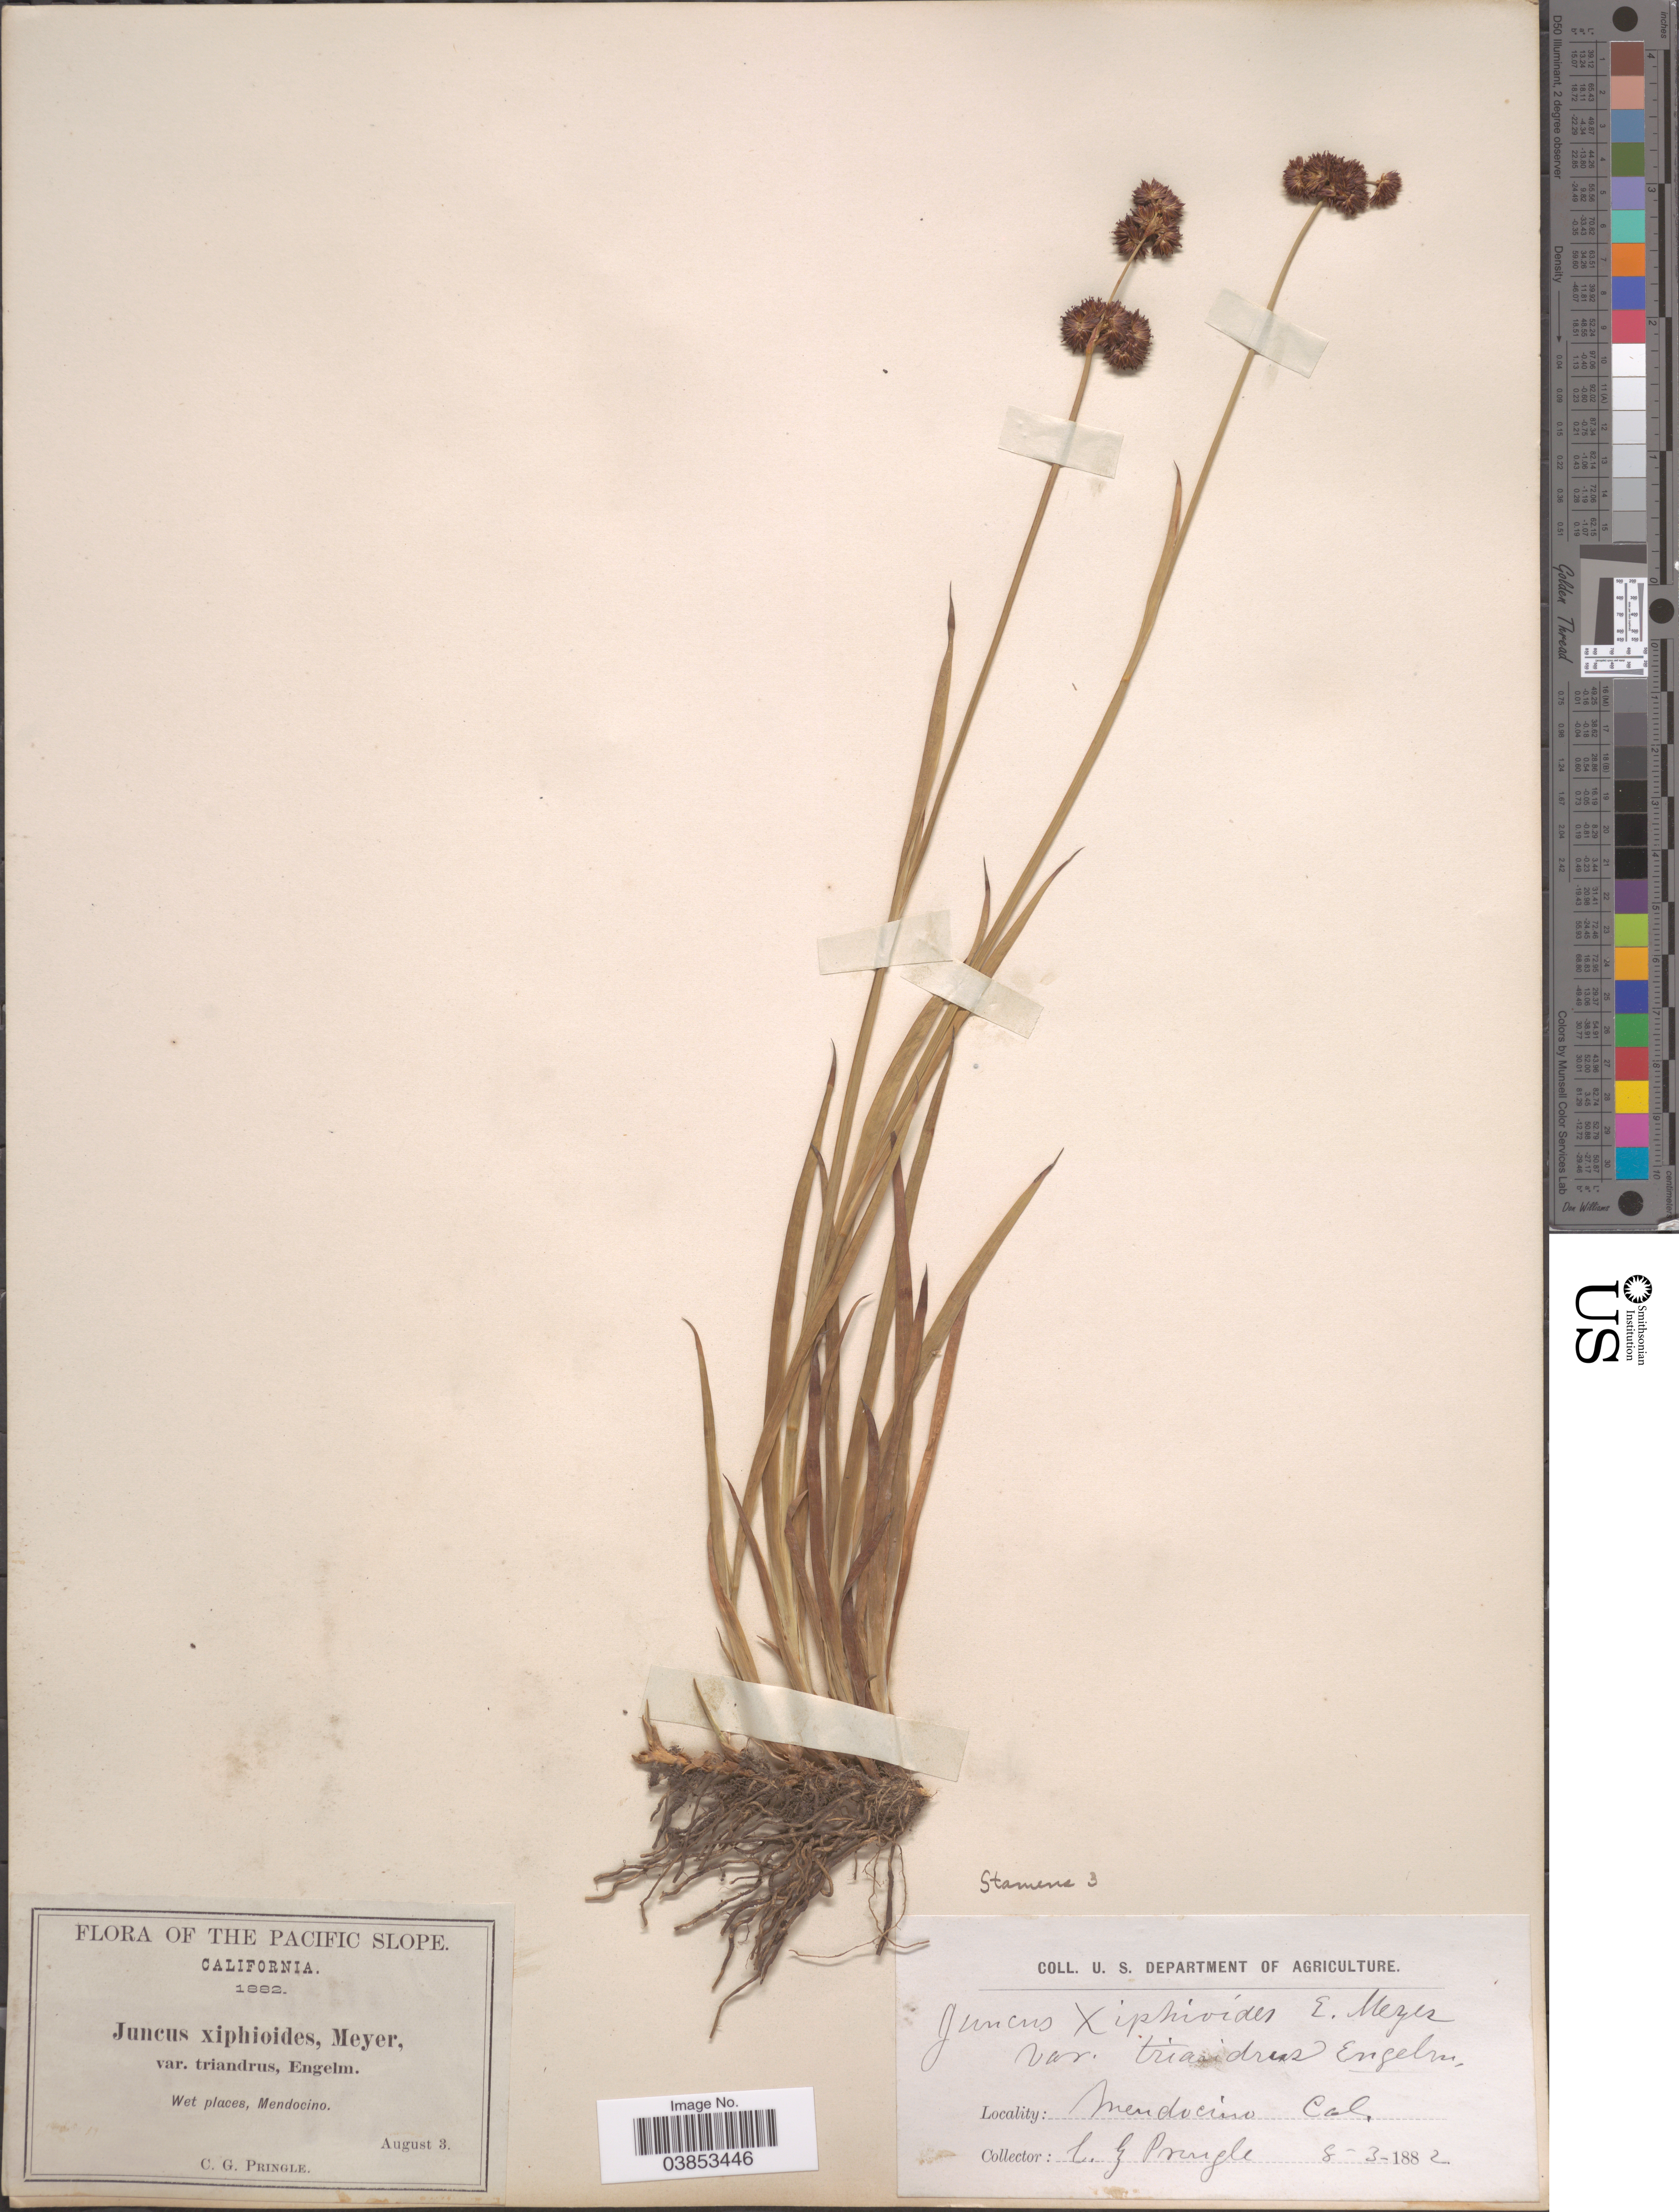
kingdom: Plantae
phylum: Tracheophyta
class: Liliopsida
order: Poales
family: Juncaceae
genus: Juncus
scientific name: Juncus ensifolius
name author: Wikstr.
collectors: C. G. Pringle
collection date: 1882-08-03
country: United States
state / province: California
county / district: Mendocino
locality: The Pacific Slope. Mendocino.